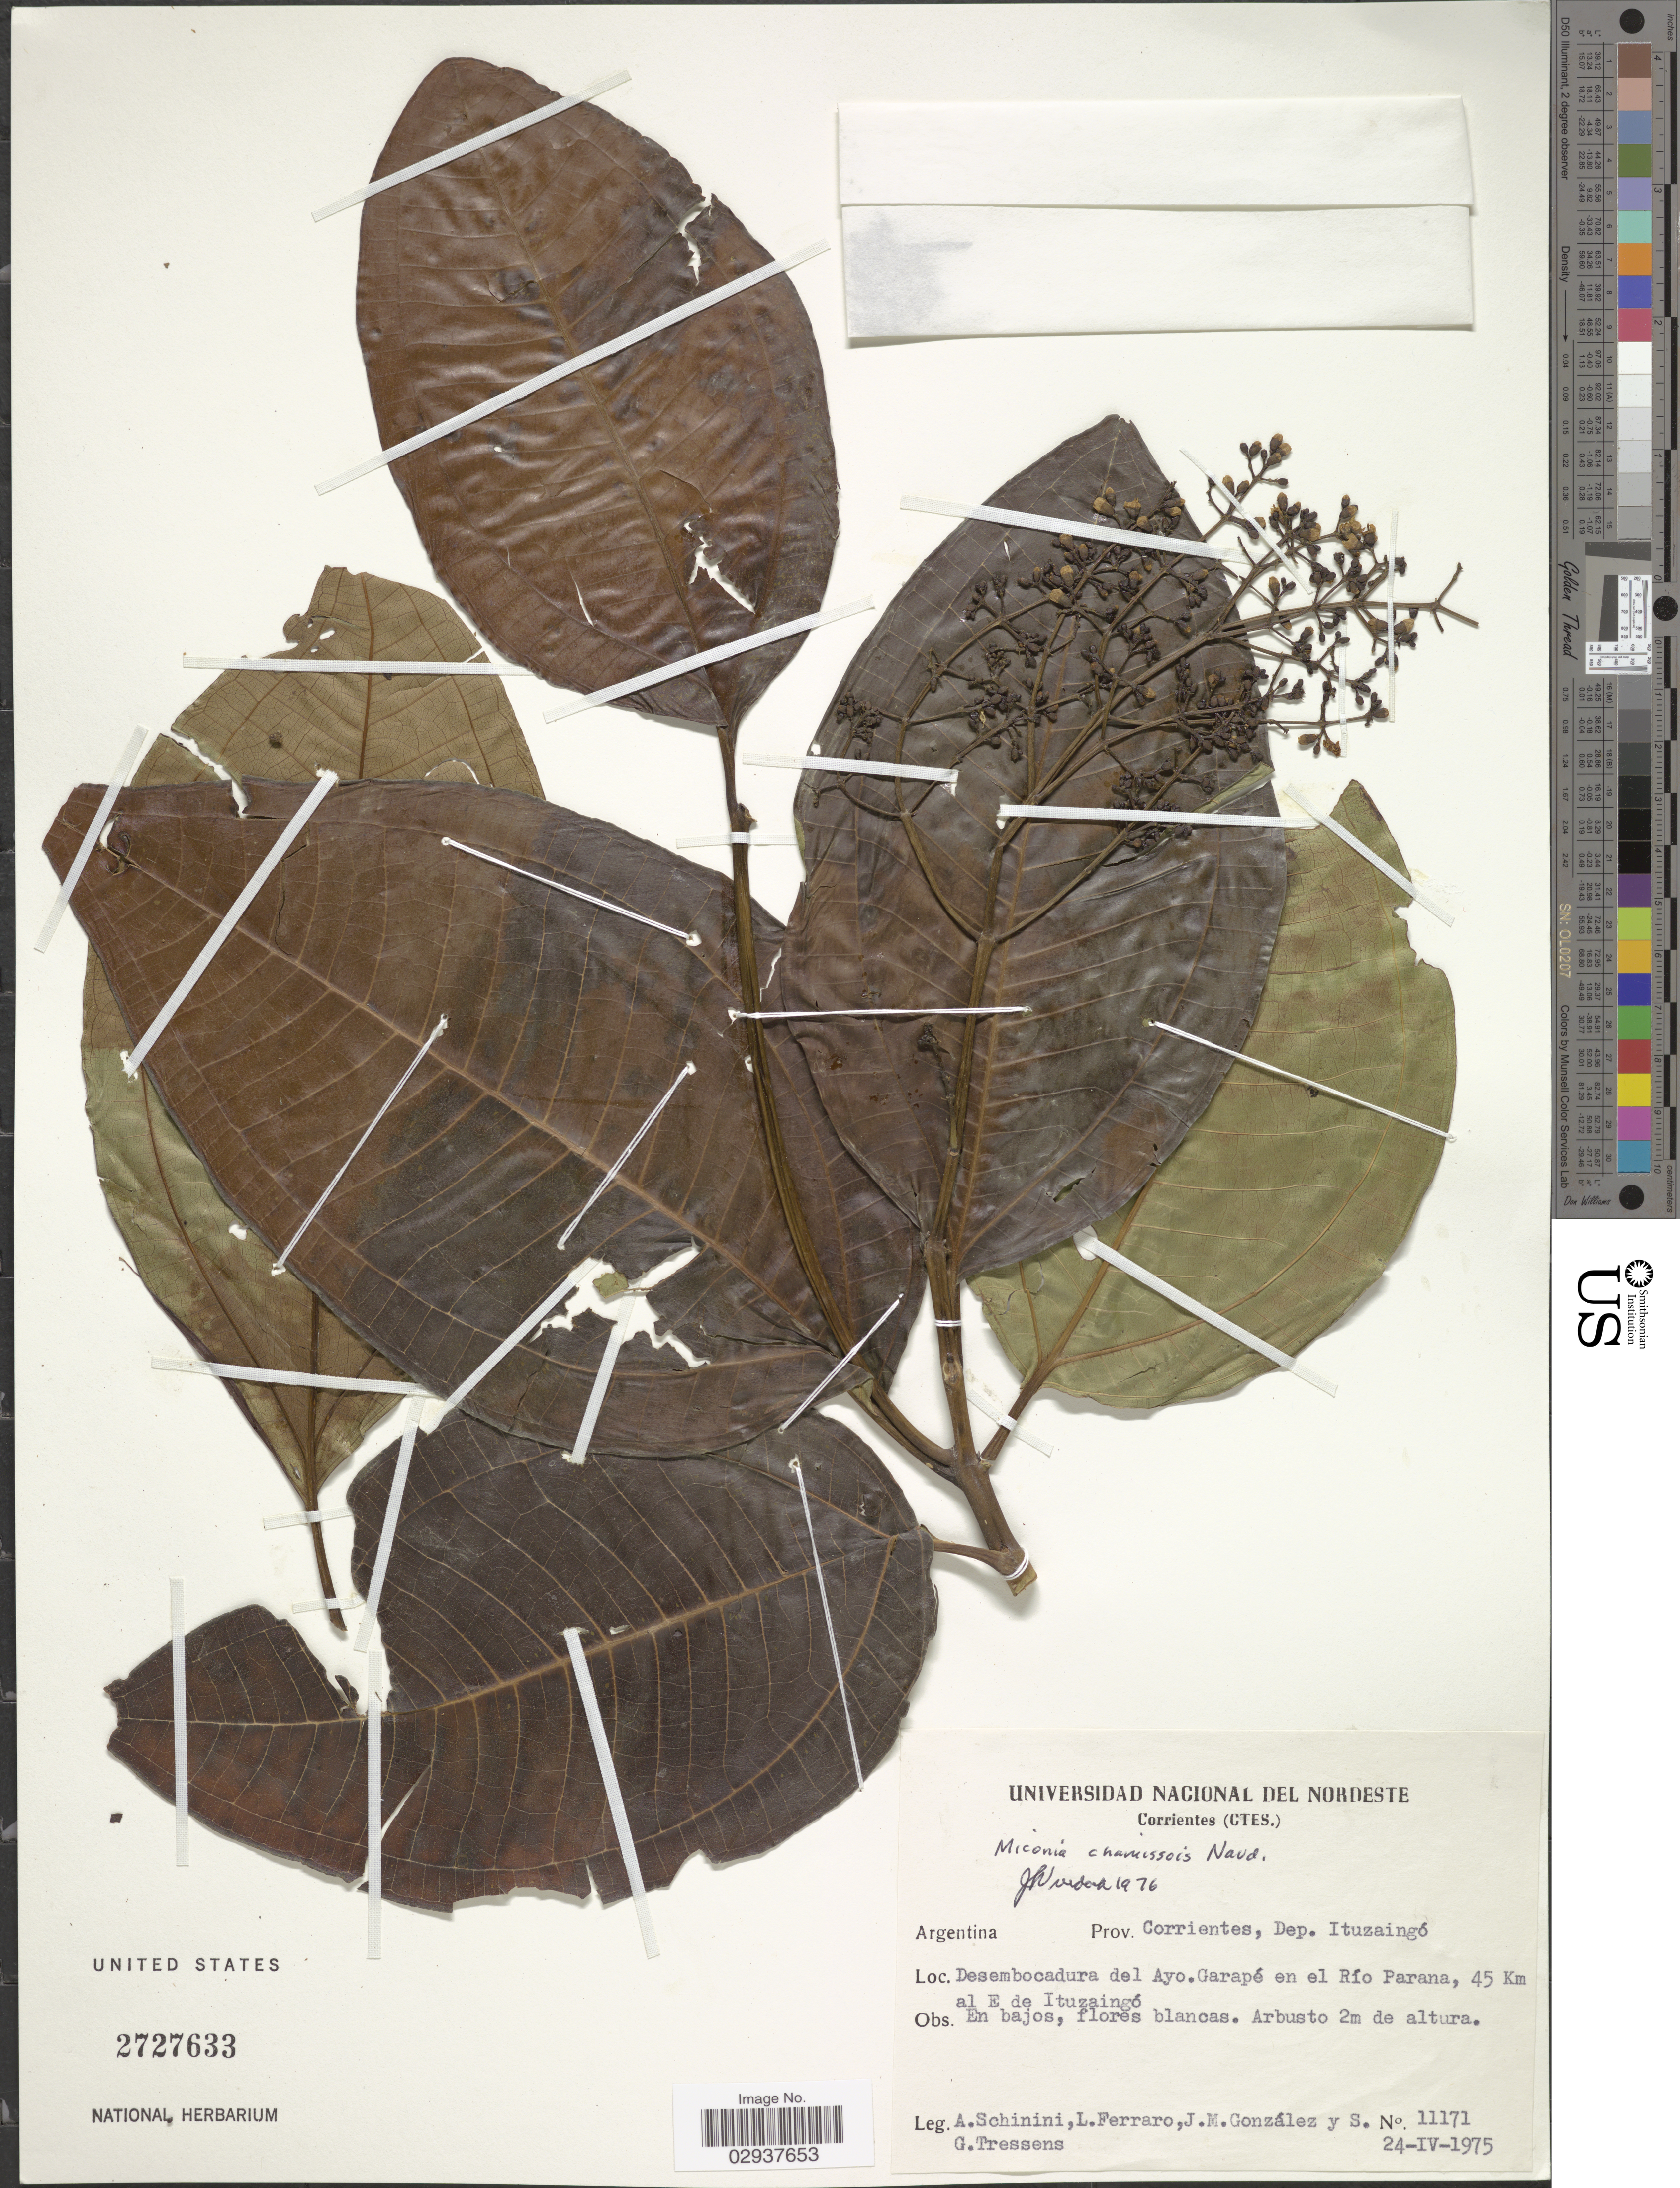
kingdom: Plantae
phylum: Tracheophyta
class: Magnoliopsida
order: Myrtales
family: Melastomataceae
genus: Miconia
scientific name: Miconia chamissois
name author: Naudin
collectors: A. Schinini, L. Ferraro, J. M. Gonzalez & S. Tressens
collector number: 11171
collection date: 1975-04-24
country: Argentina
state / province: Corrientes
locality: Dep. Ituzaingó. Desembocadura del Ayo. Garapé en el Río Parana, 45 Km al E de Ituzaingó.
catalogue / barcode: US 2727633